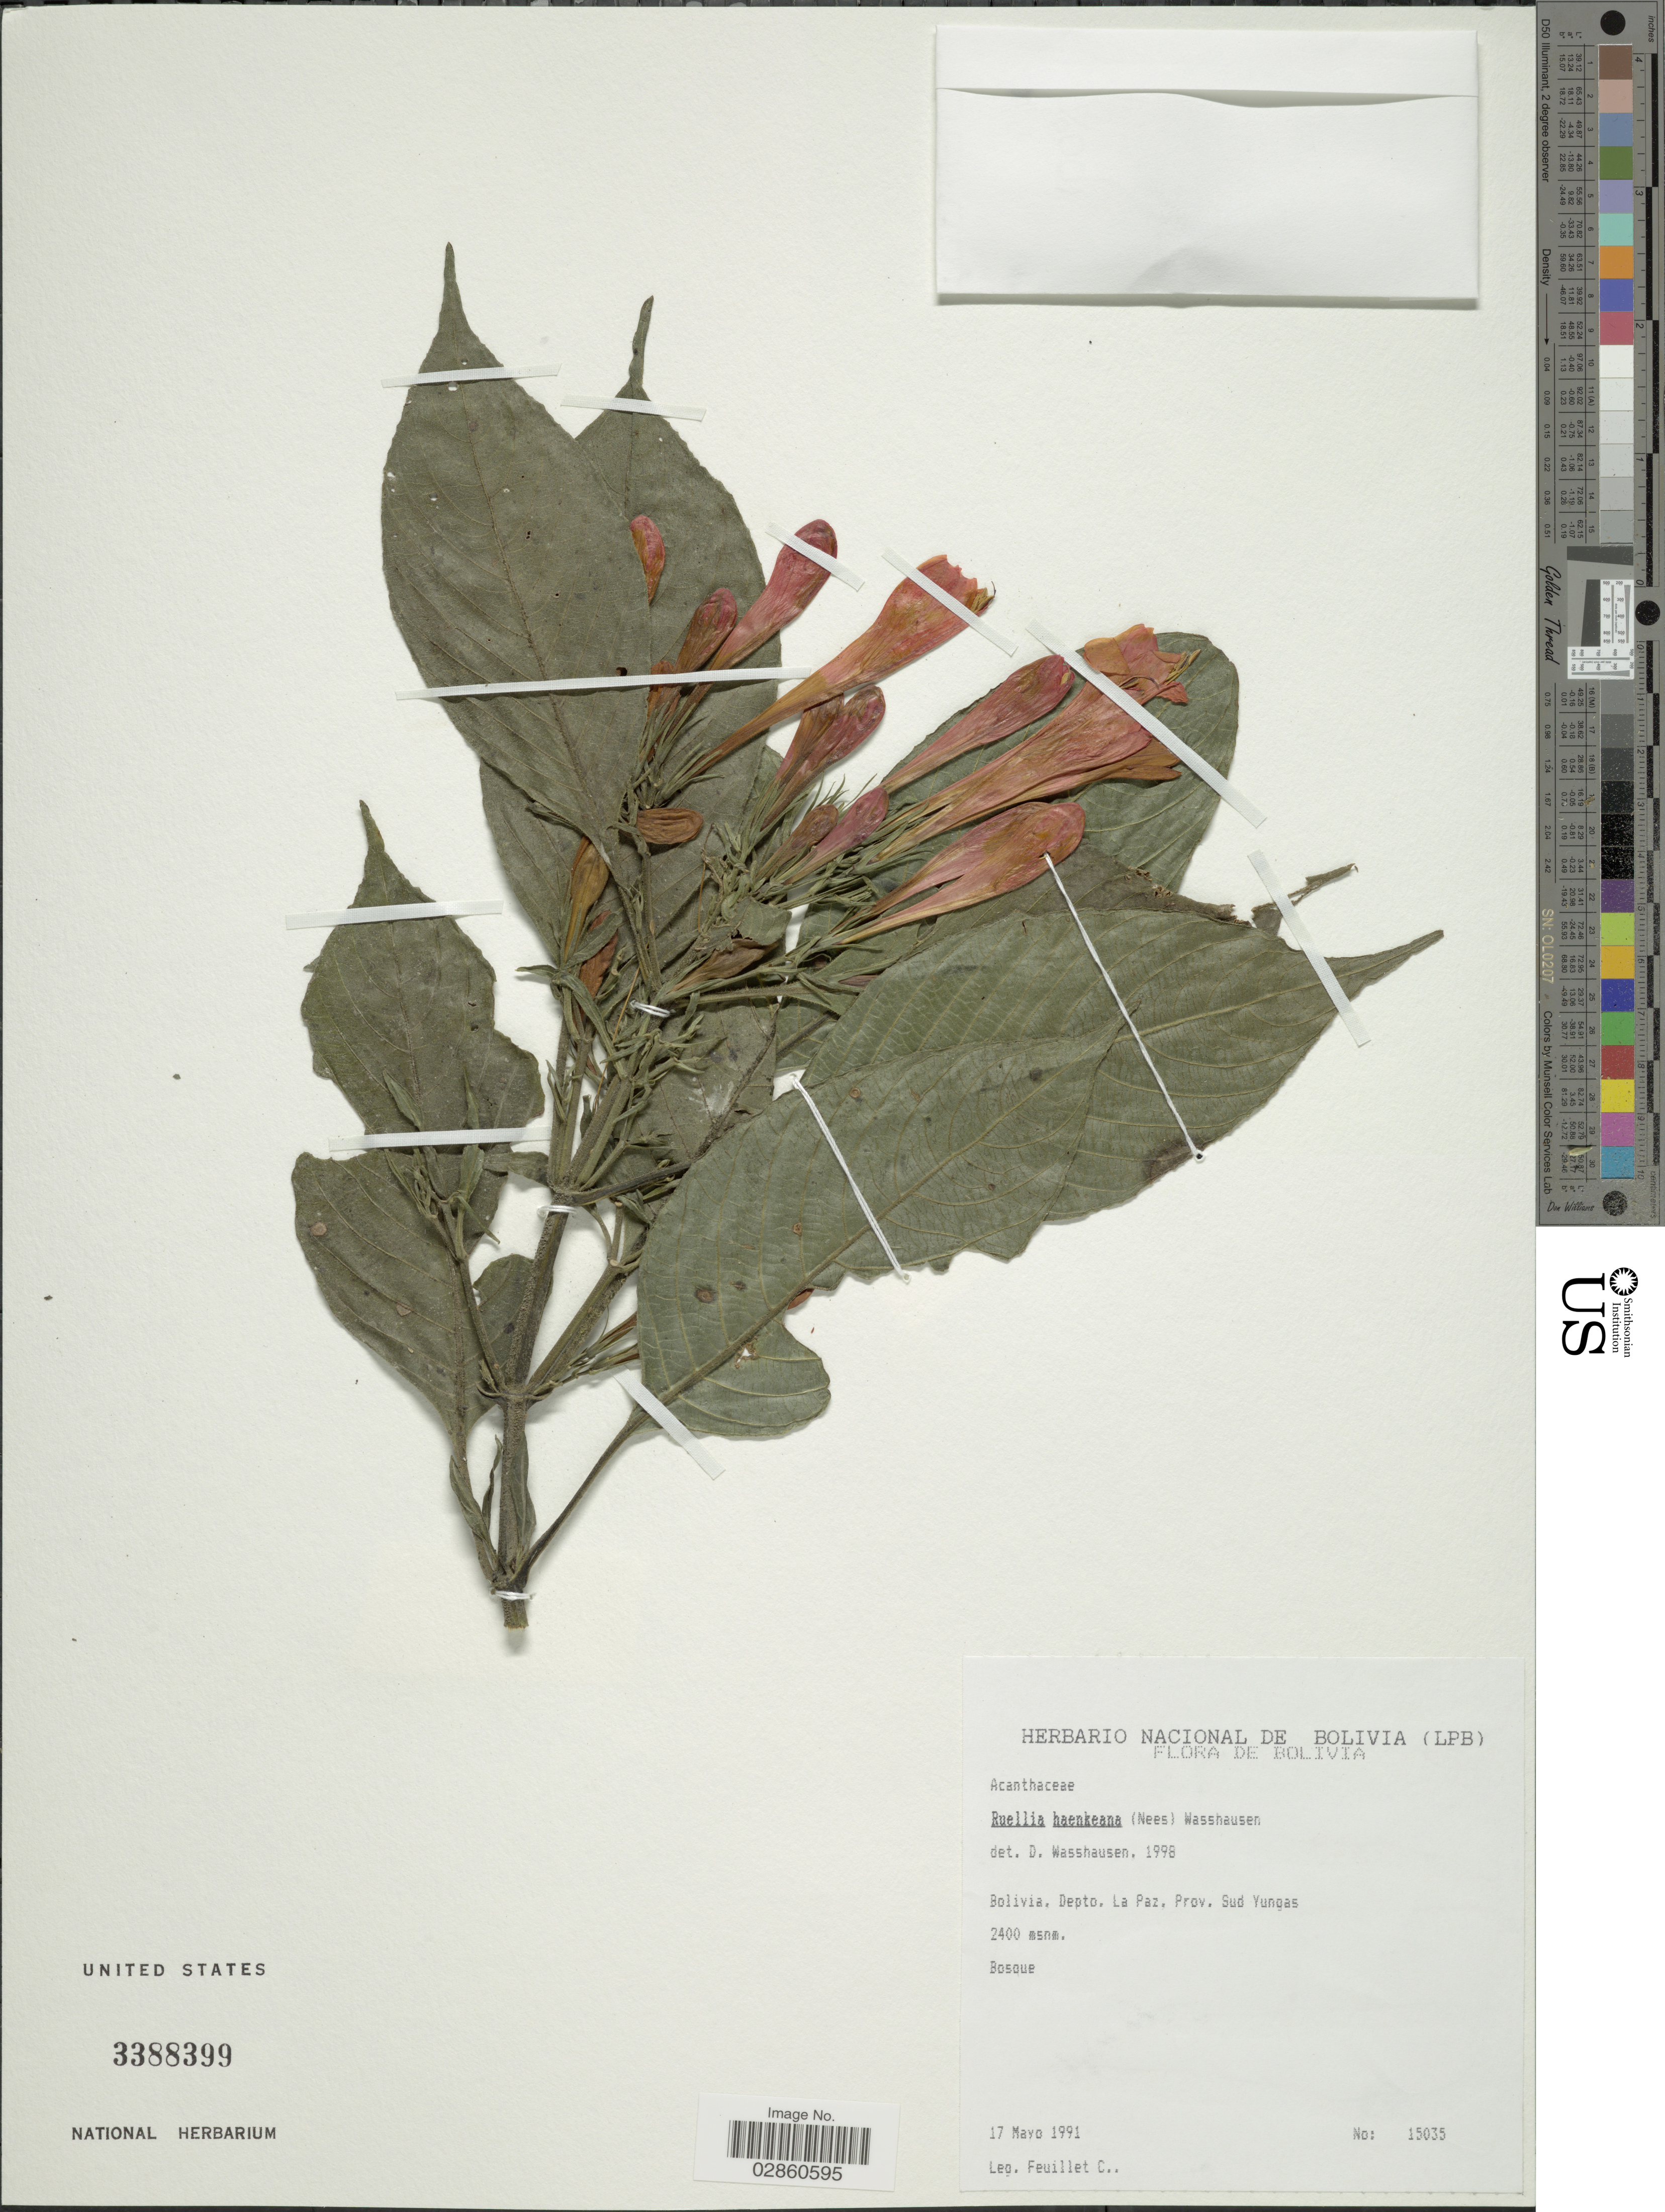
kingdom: Plantae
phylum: Tracheophyta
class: Magnoliopsida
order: Lamiales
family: Acanthaceae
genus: Ruellia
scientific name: Ruellia haenkeana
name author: (Nees) Wassh.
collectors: C. Feuillet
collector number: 15035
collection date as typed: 17 May 1991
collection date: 1991-05-17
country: Bolivia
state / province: La Paz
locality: Sud Yungas.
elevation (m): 2400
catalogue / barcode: US 3388399